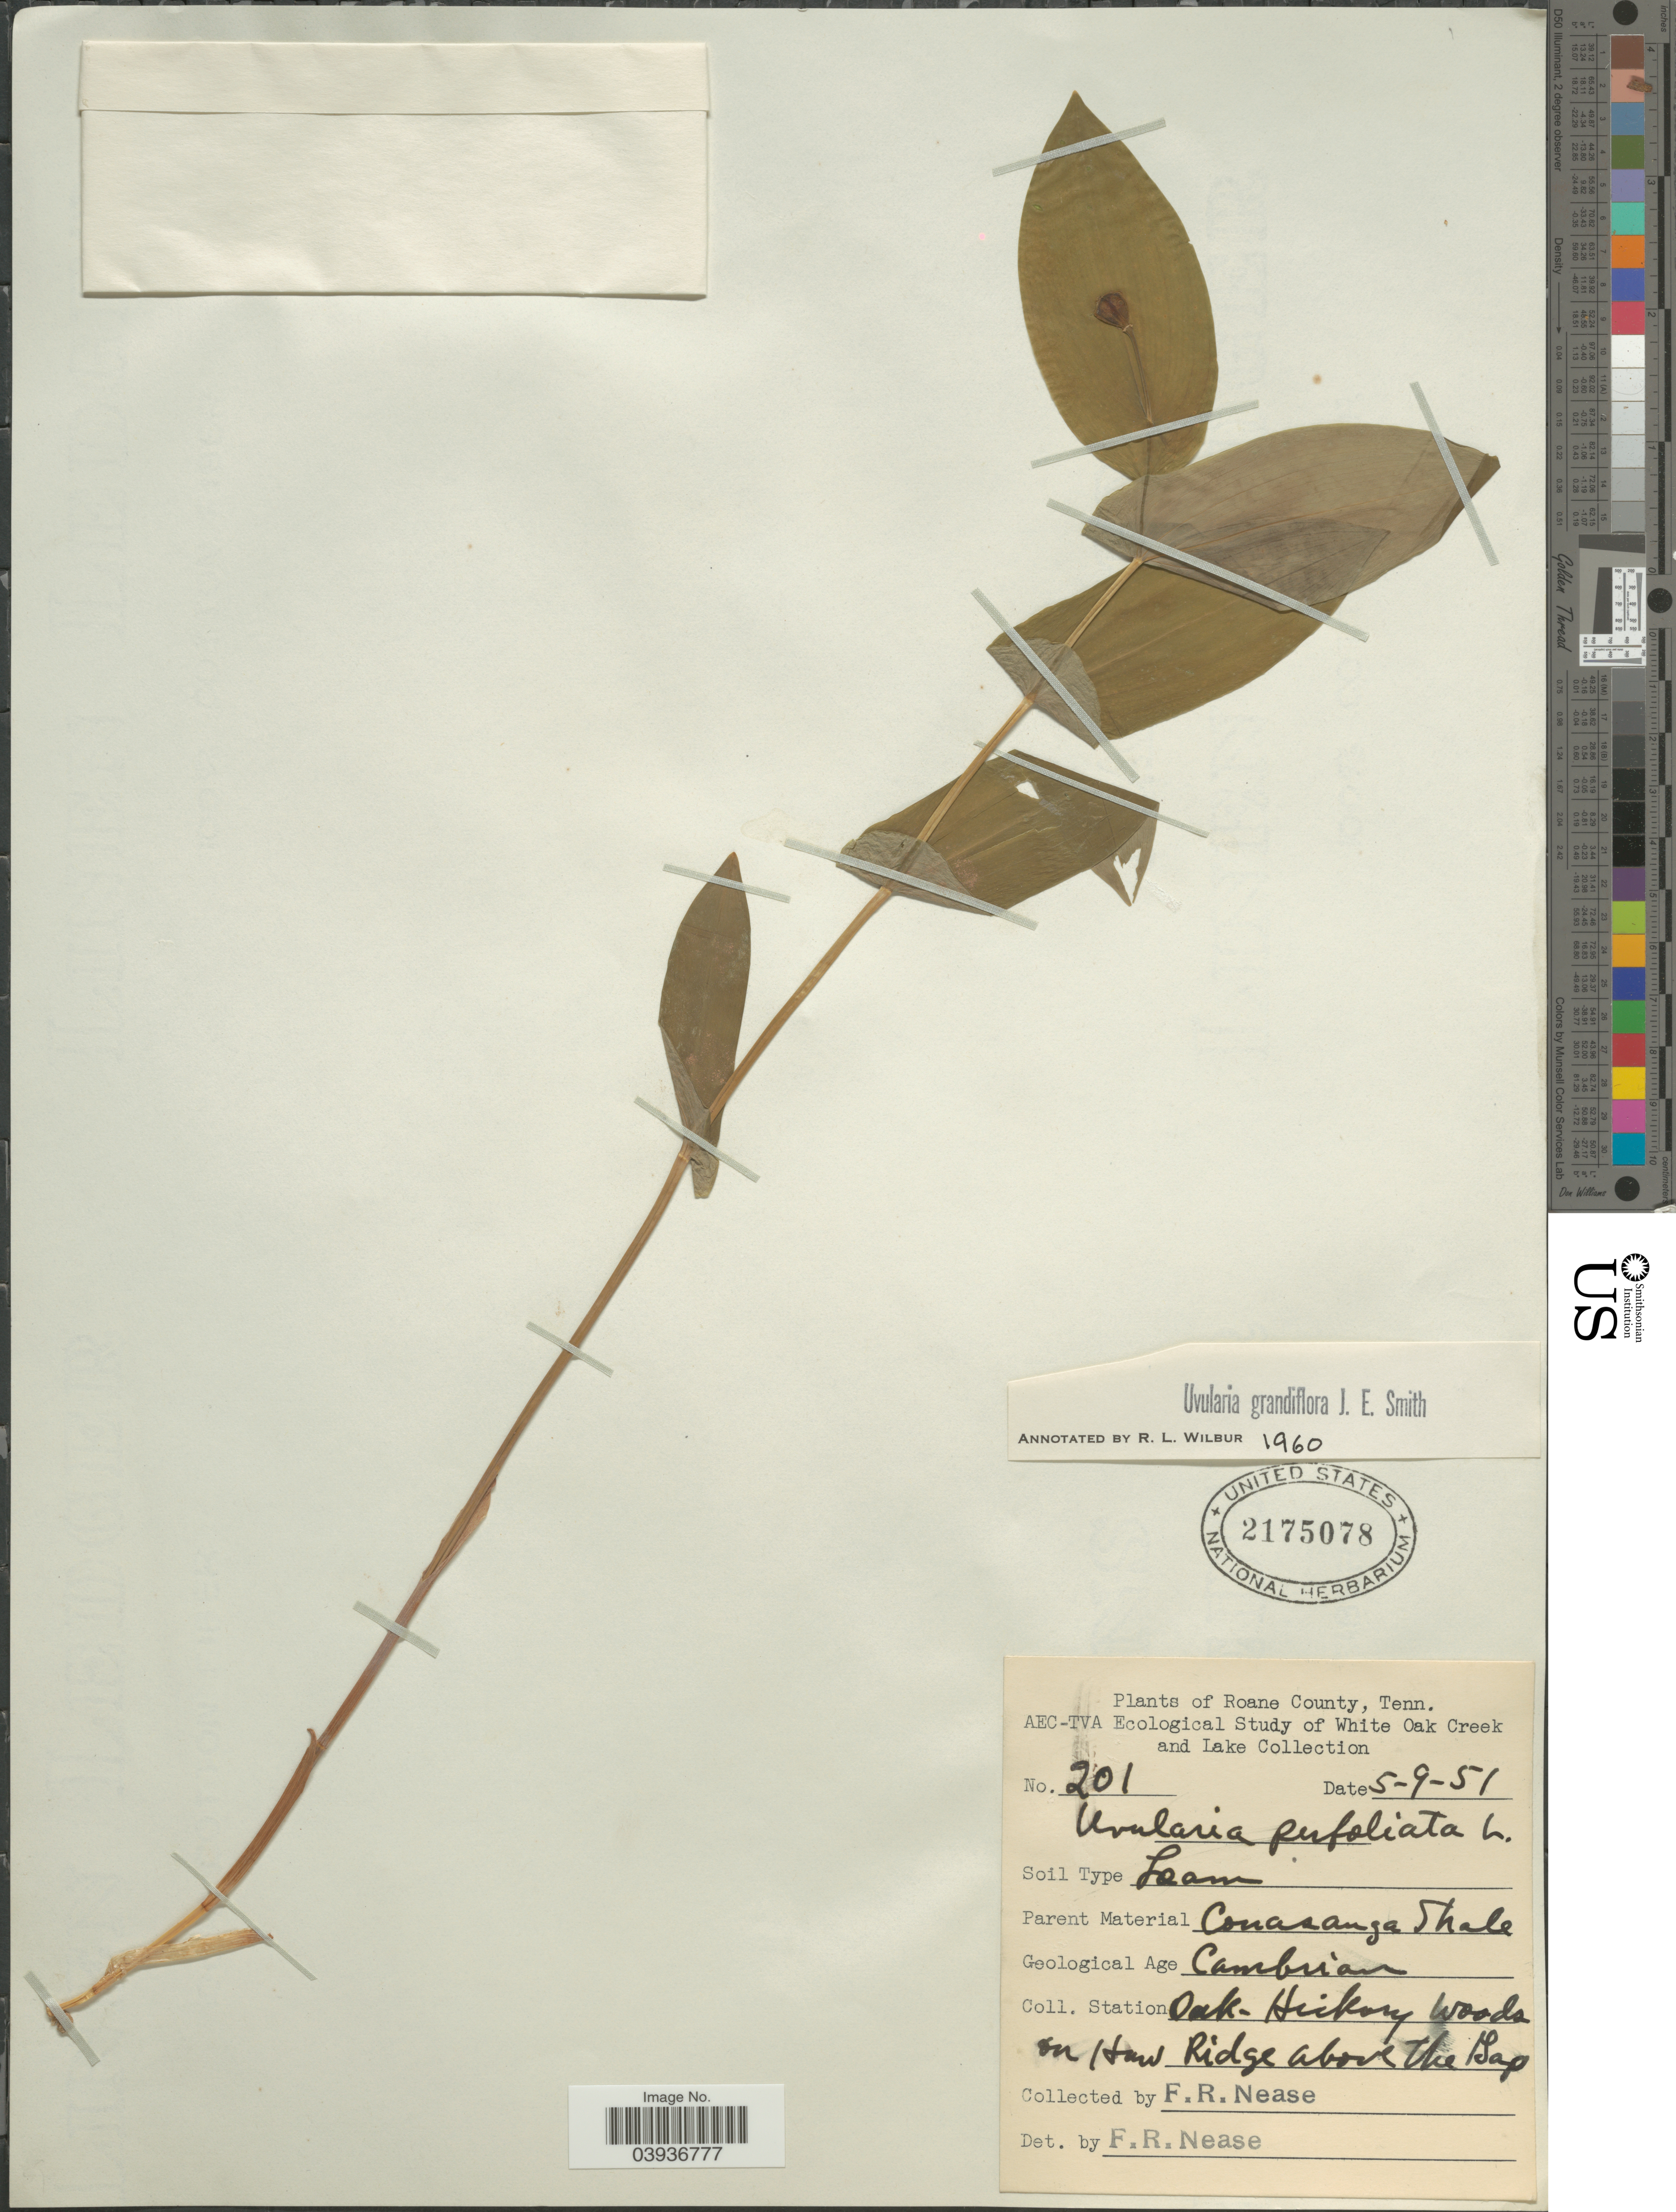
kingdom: Plantae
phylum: Tracheophyta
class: Liliopsida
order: Liliales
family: Colchicaceae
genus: Uvularia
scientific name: Uvularia grandiflora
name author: Sm.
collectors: F. Nease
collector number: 201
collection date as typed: Transcribed d/m/y: 9/5/51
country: United States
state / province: Tennessee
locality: Roane County. Coll. Station Oak-Hickery Woods on Haw Ridge above the Gap.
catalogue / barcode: US 2175078